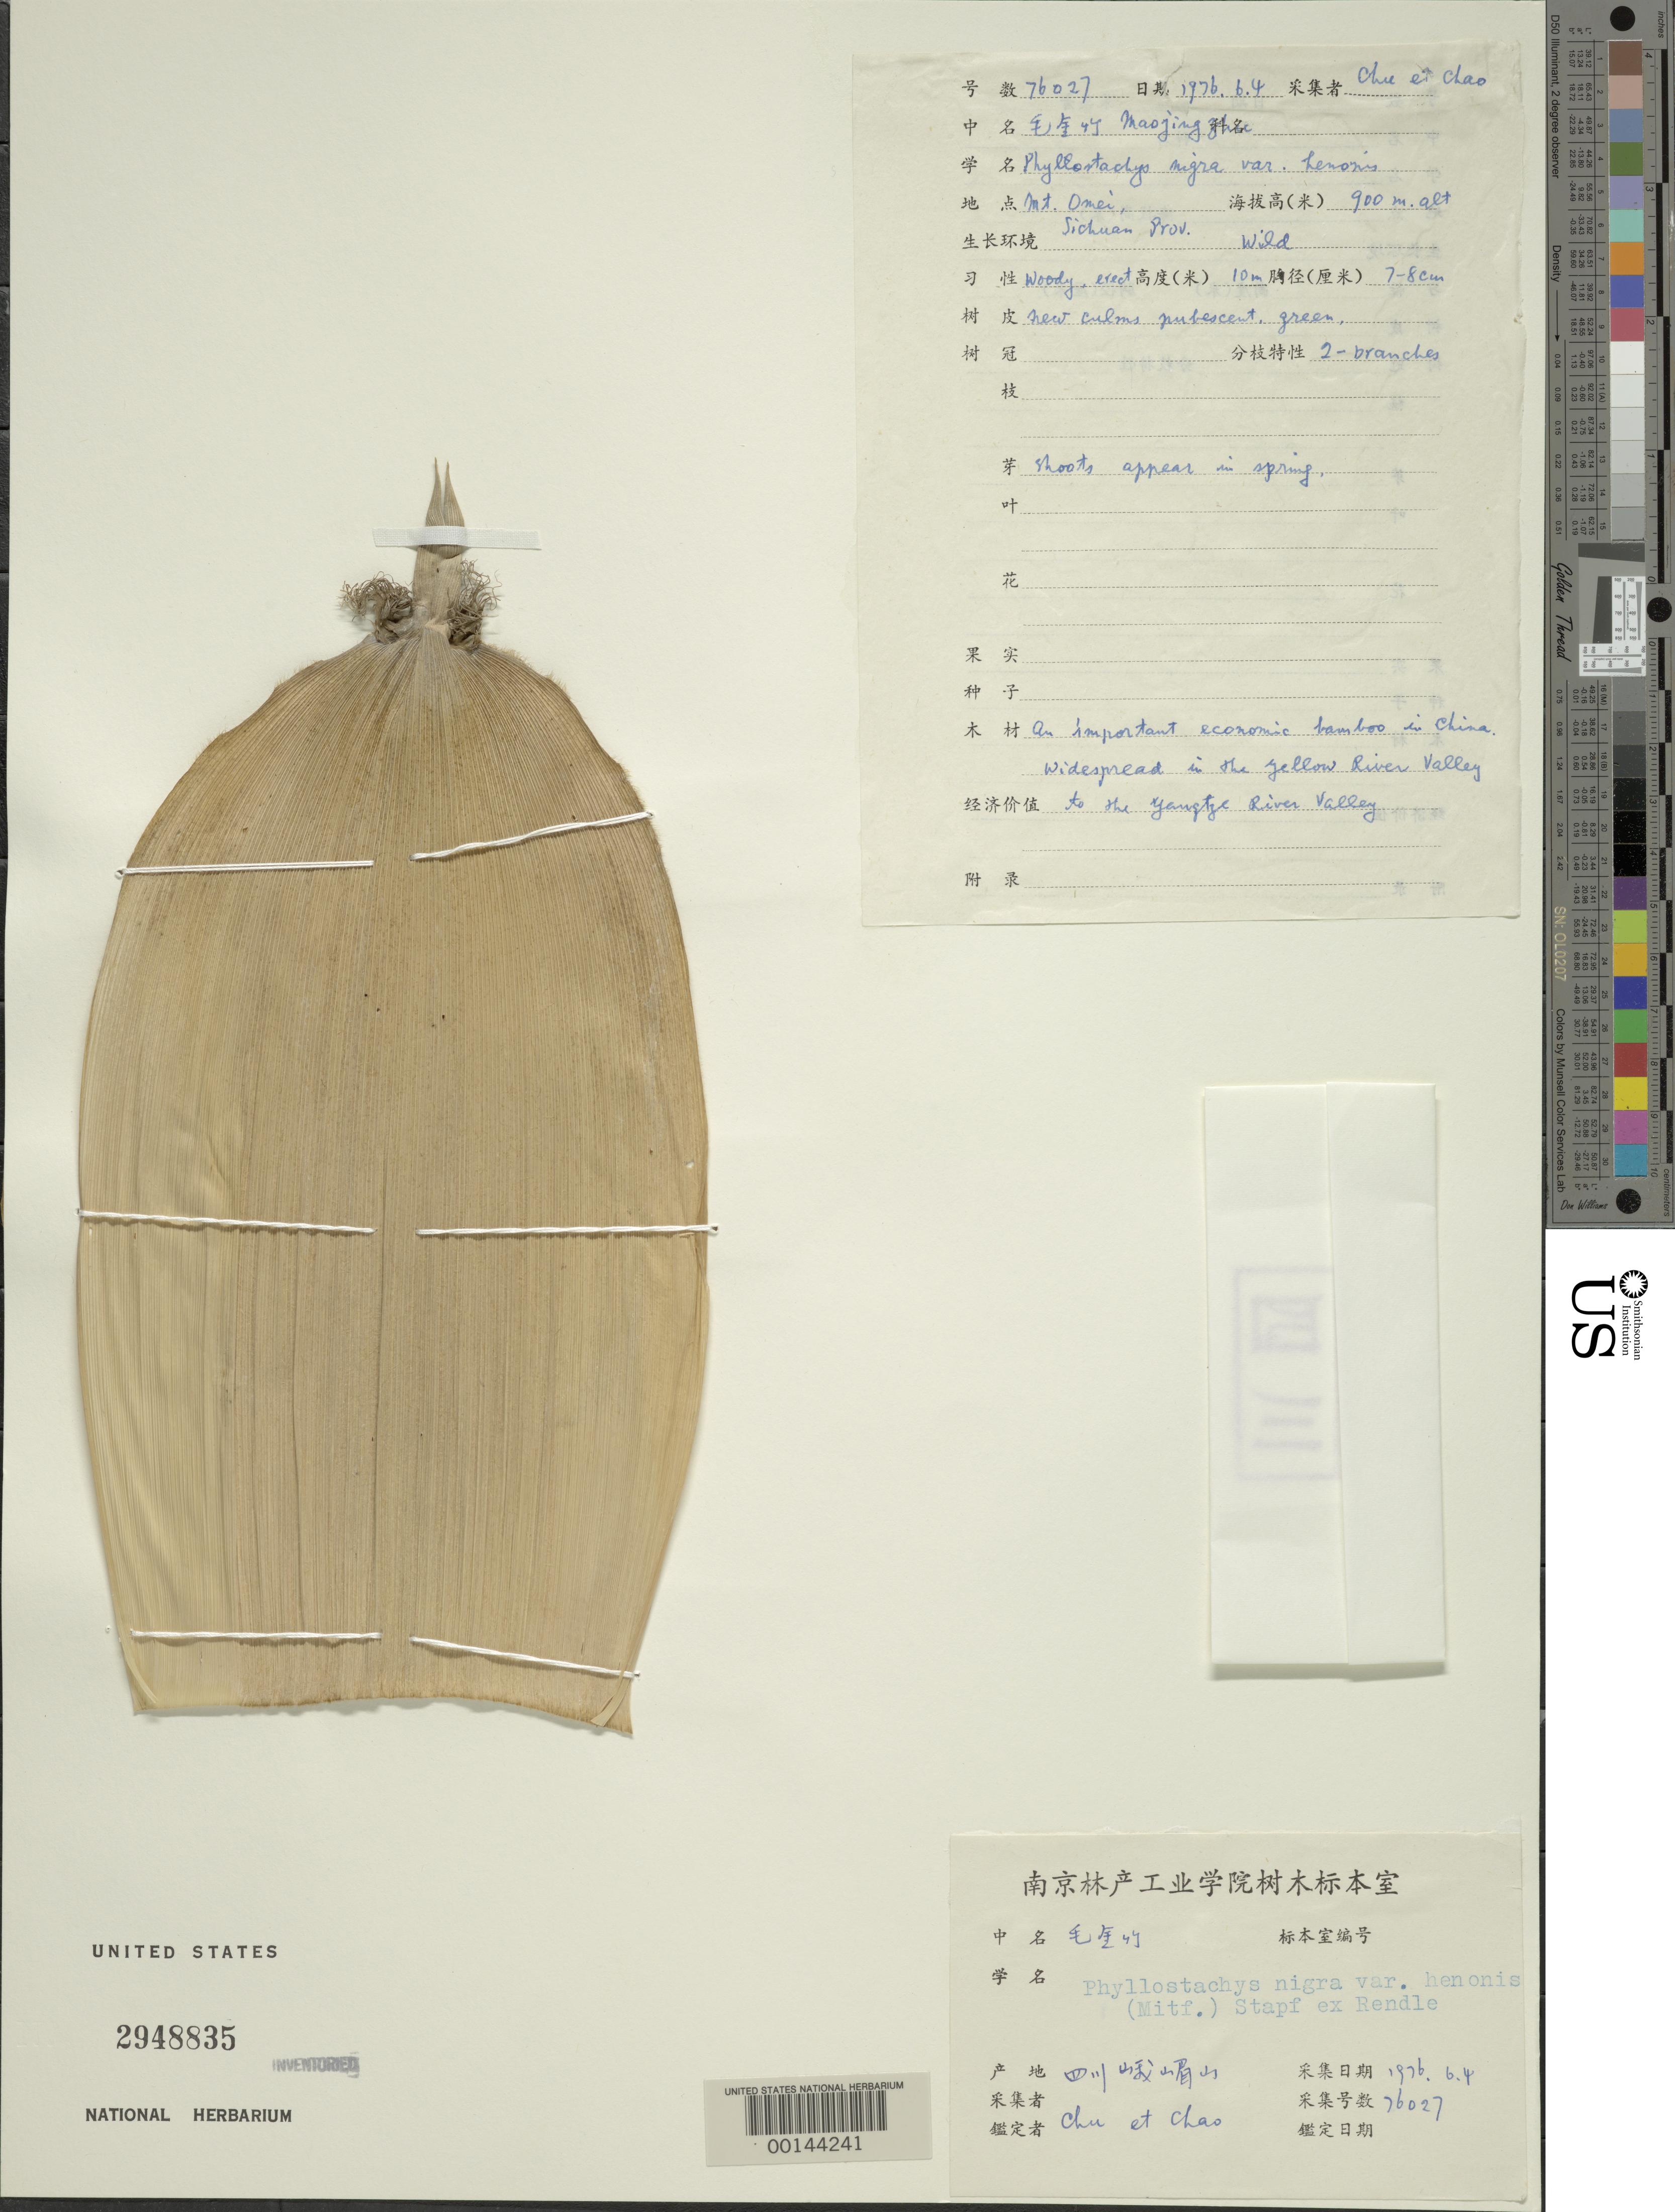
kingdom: Plantae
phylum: Tracheophyta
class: Liliopsida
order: Poales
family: Poaceae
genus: Phyllostachys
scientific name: Phyllostachys nigra var. henonis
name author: (Mitford) Stapf ex Rendle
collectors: C. Chu & C. Chao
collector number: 76027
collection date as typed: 06 Apr 1976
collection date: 1976-04-06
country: China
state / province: Sichuan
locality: Mt. omei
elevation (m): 900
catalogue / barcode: US 2948835